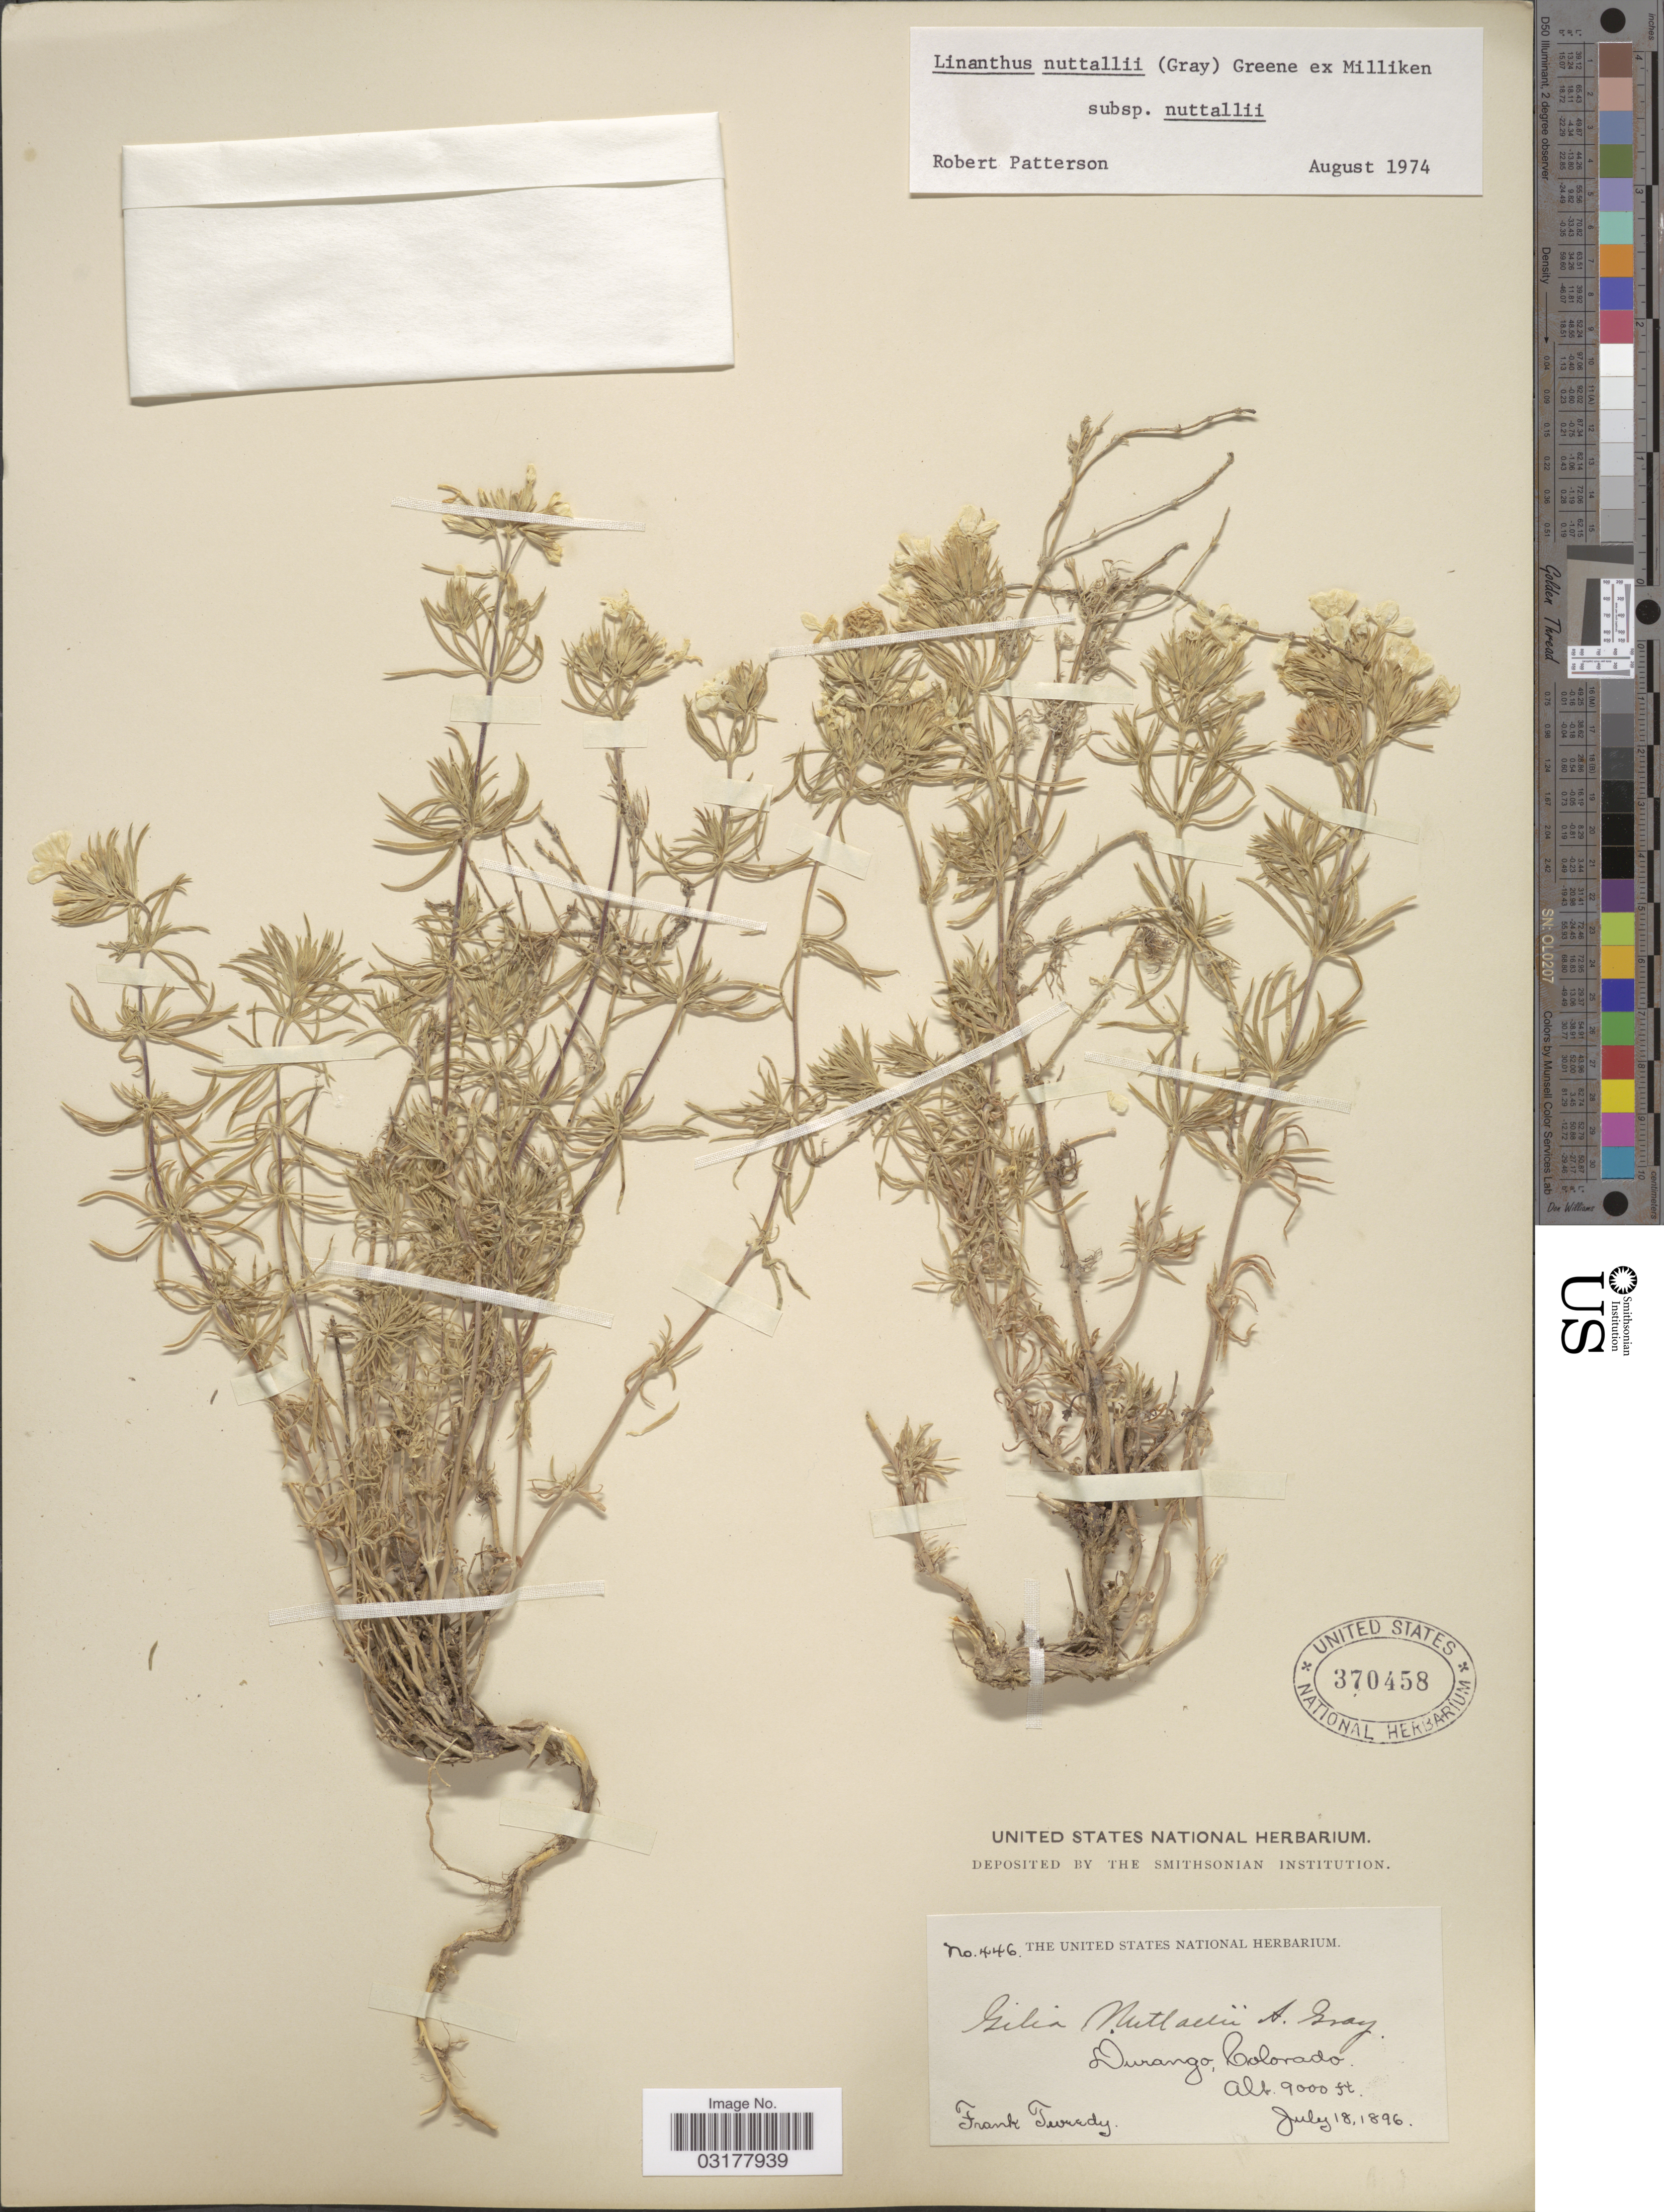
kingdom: Plantae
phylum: Tracheophyta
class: Magnoliopsida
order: Ericales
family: Polemoniaceae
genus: Leptosiphon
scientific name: Leptosiphon nuttallii subsp. nuttallii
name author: (A. Gray) J.M. Porter & L.A. Johnson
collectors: F. Tweedy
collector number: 446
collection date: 1896-07-18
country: United States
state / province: Colorado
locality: Durango.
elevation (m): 2743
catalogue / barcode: US 370458